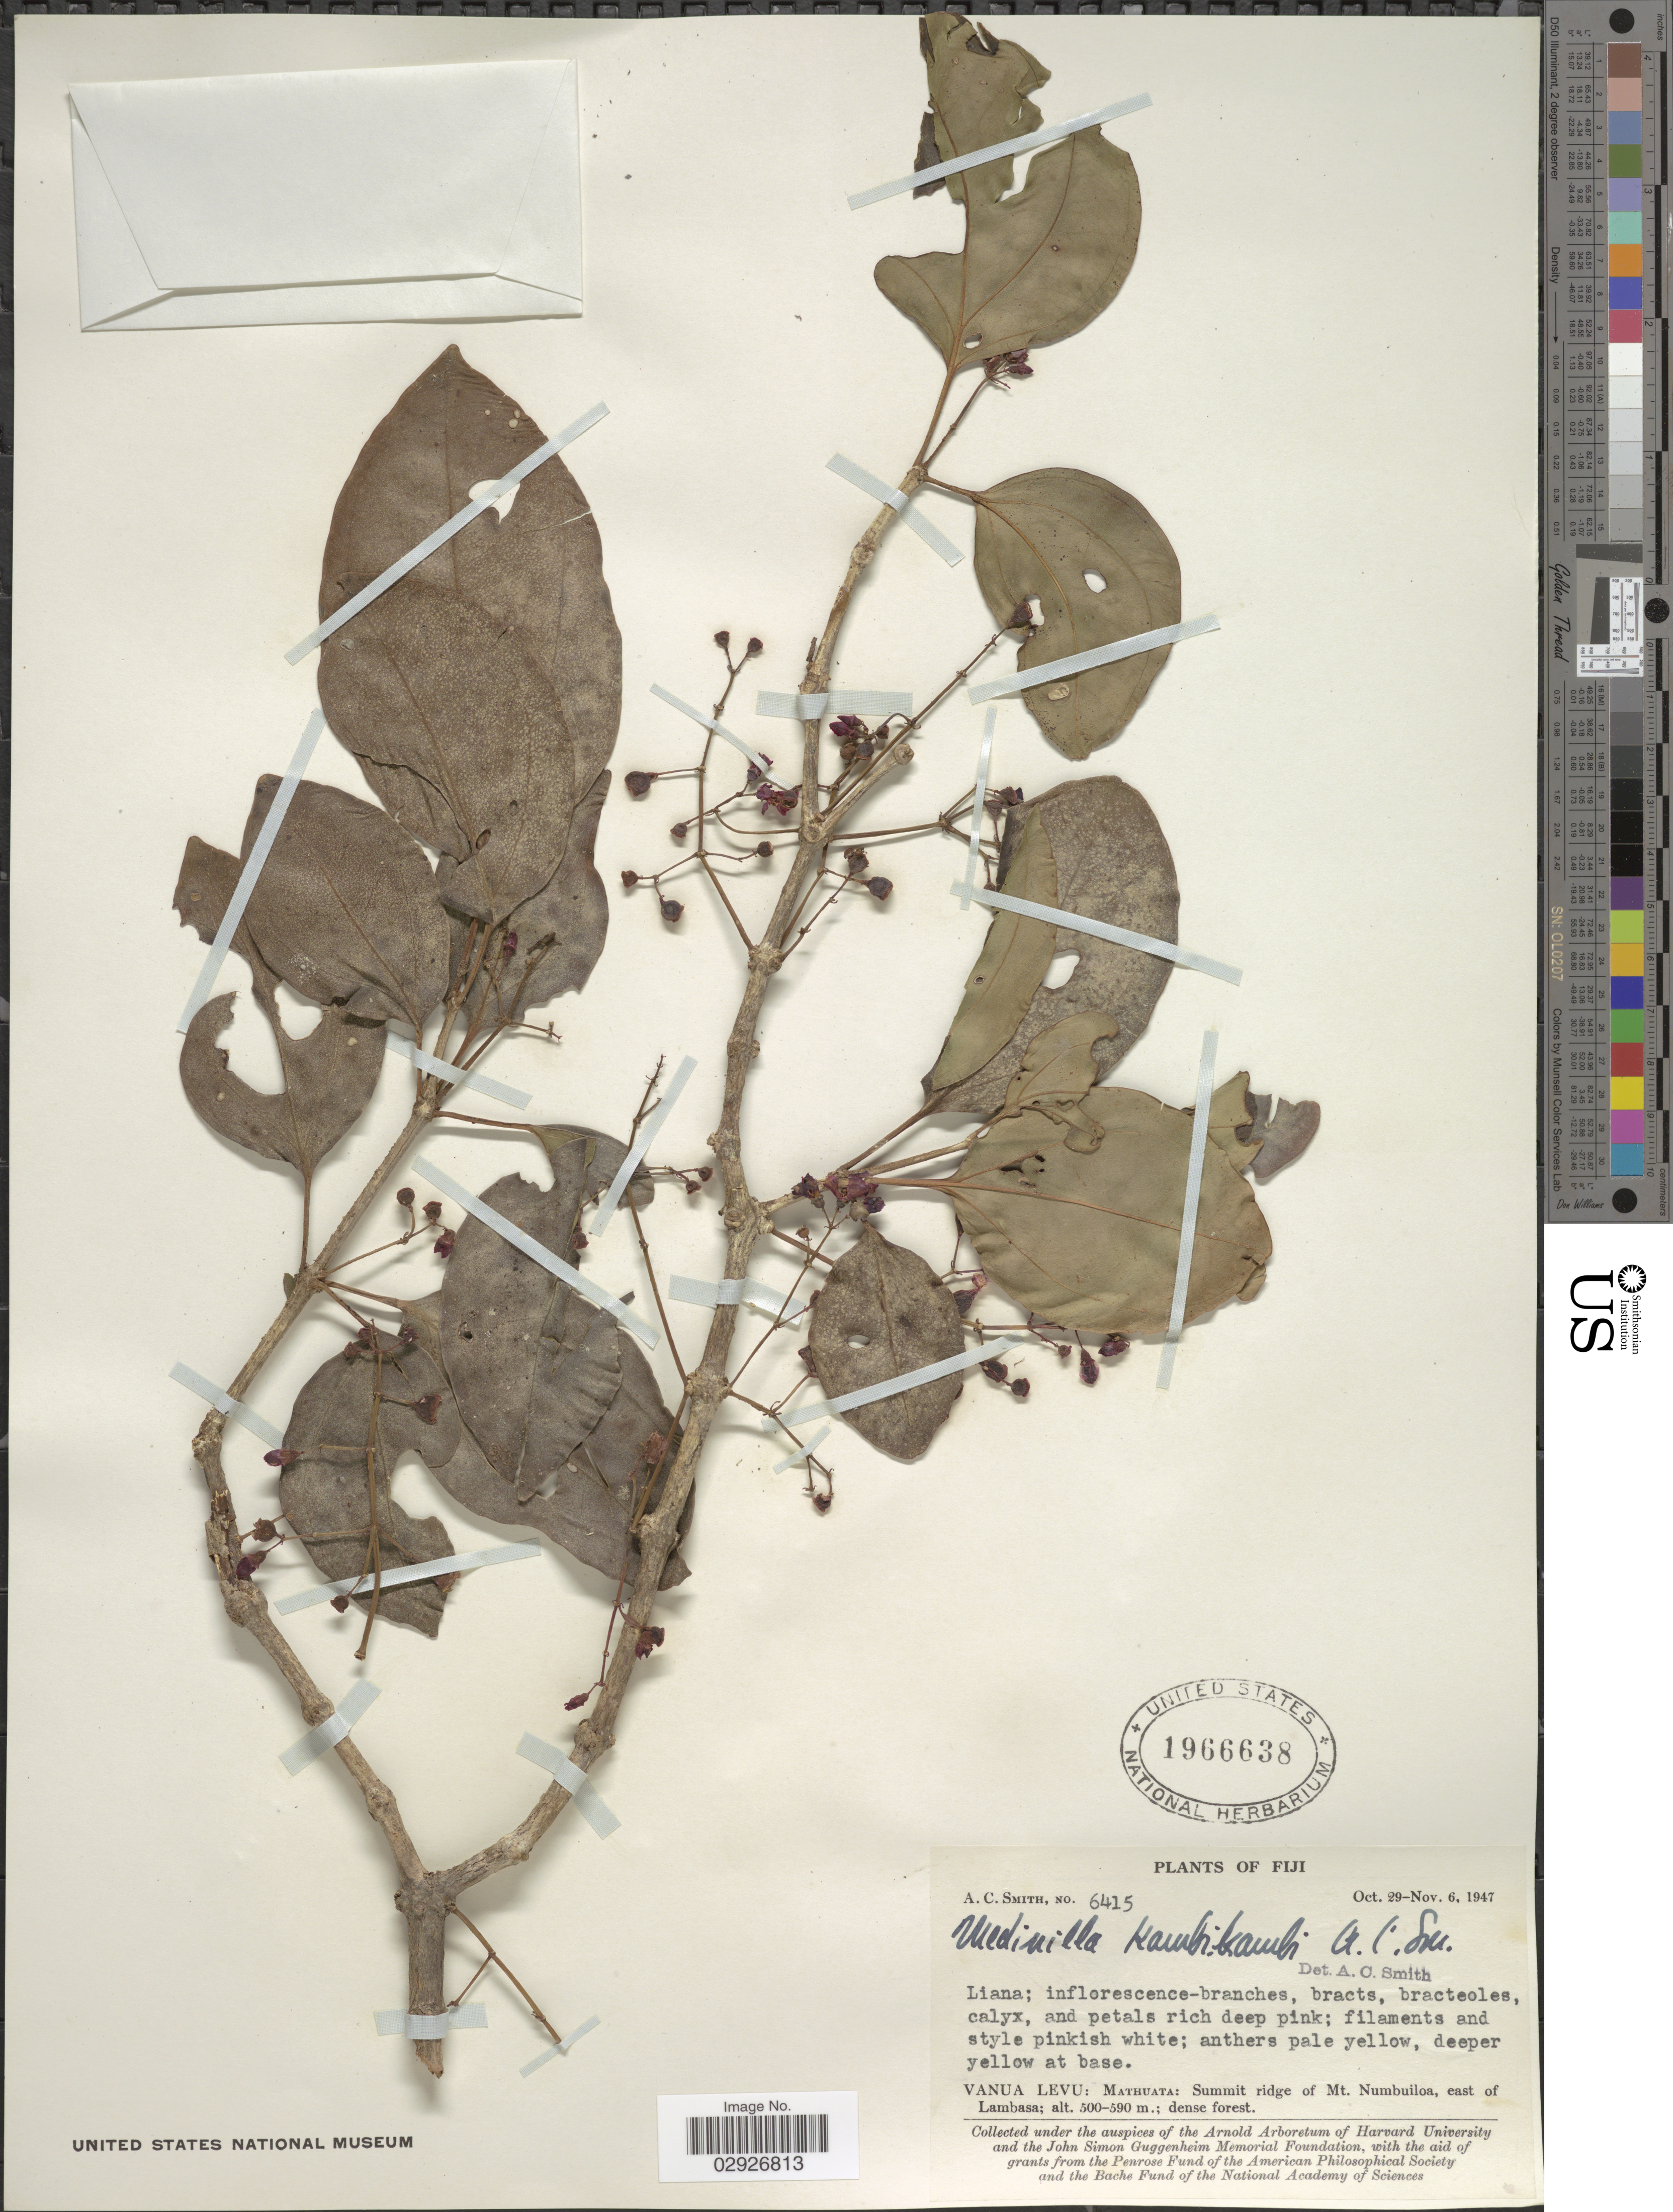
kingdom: Plantae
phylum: Tracheophyta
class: Magnoliopsida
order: Myrtales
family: Melastomataceae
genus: Medinilla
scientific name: Medinilla kambikambi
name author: A.C. Sm.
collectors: A. C. Smith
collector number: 6415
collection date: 1947-10-29/1947-11-06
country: Fiji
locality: Vanua Levu: Mathuata: Summit ridge of Mt. Numbuiloa, east of Lambasa.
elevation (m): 500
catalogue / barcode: US 1966638